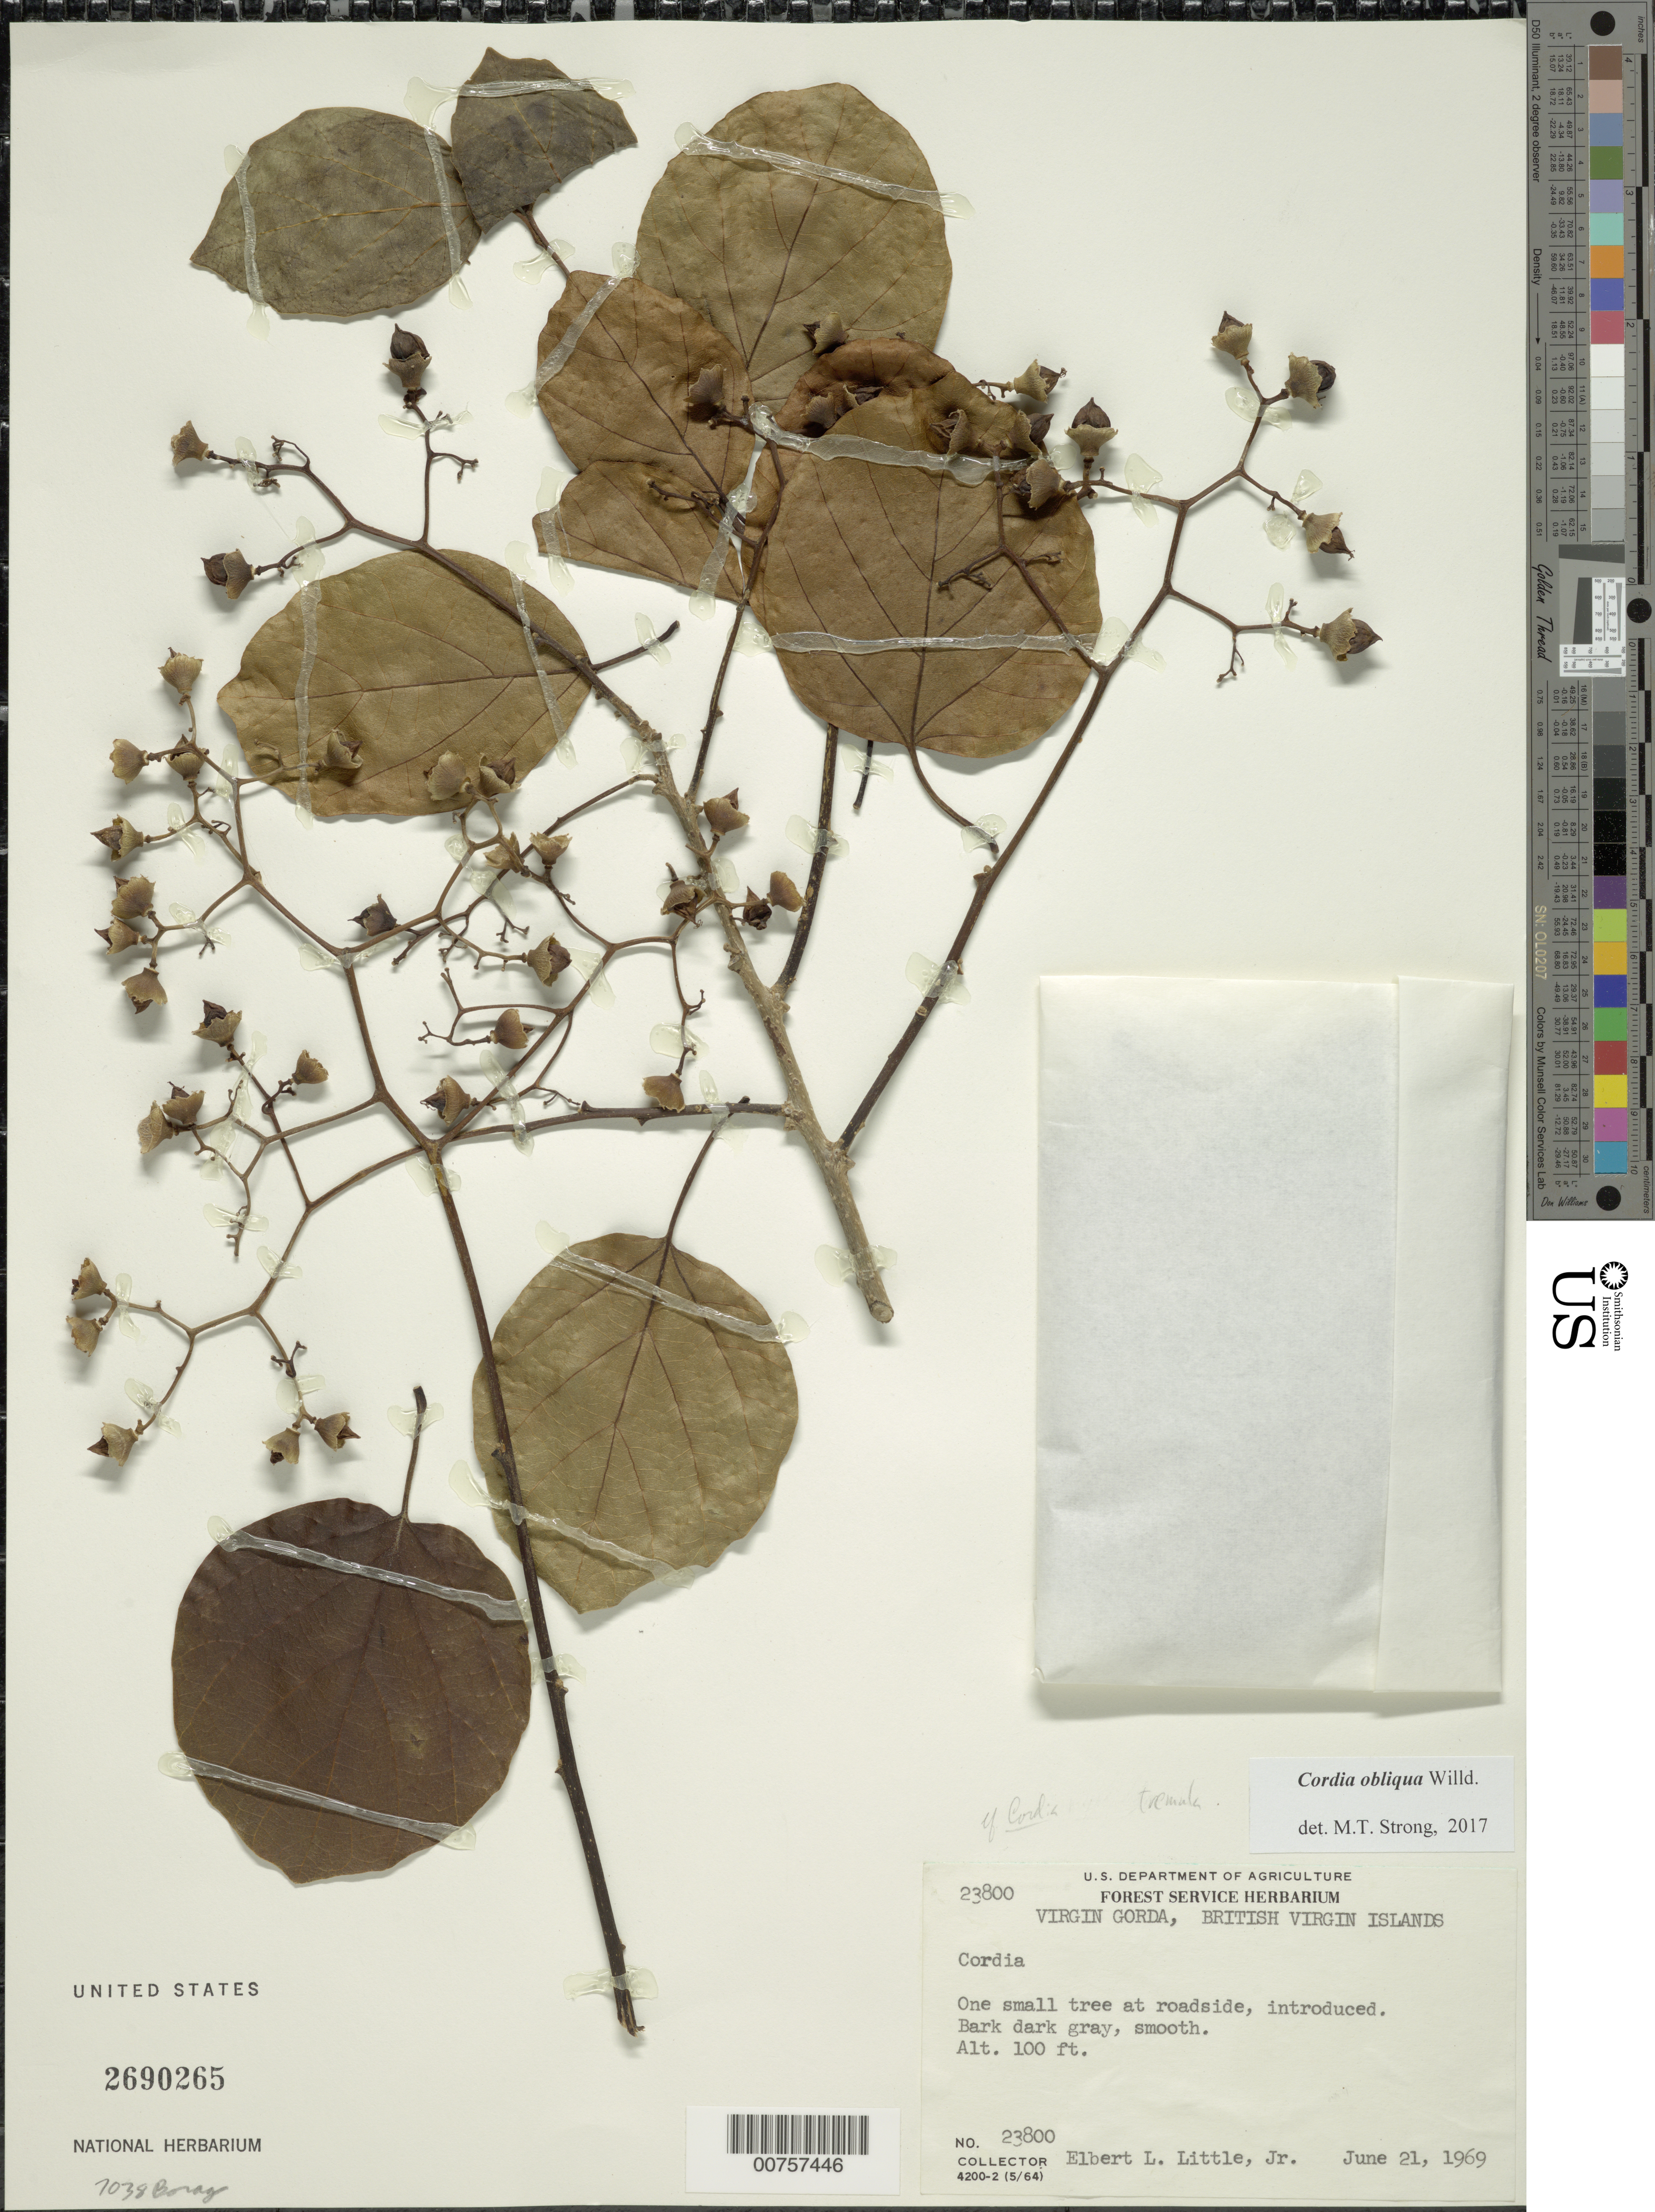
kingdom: Plantae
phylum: Tracheophyta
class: Magnoliopsida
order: Boraginales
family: Cordiaceae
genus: Cordia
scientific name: Cordia obliqua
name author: Willd.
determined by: Strong, M. T., (US), Smithsonian Institution - National Museum of Natural History (UNITED STATES)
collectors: E. L. Little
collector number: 23800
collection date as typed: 21 Jun 1969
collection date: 1969-06-21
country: British Virgin Islands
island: Virgin Gorda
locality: At roadside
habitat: Roadside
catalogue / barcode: US 2690265